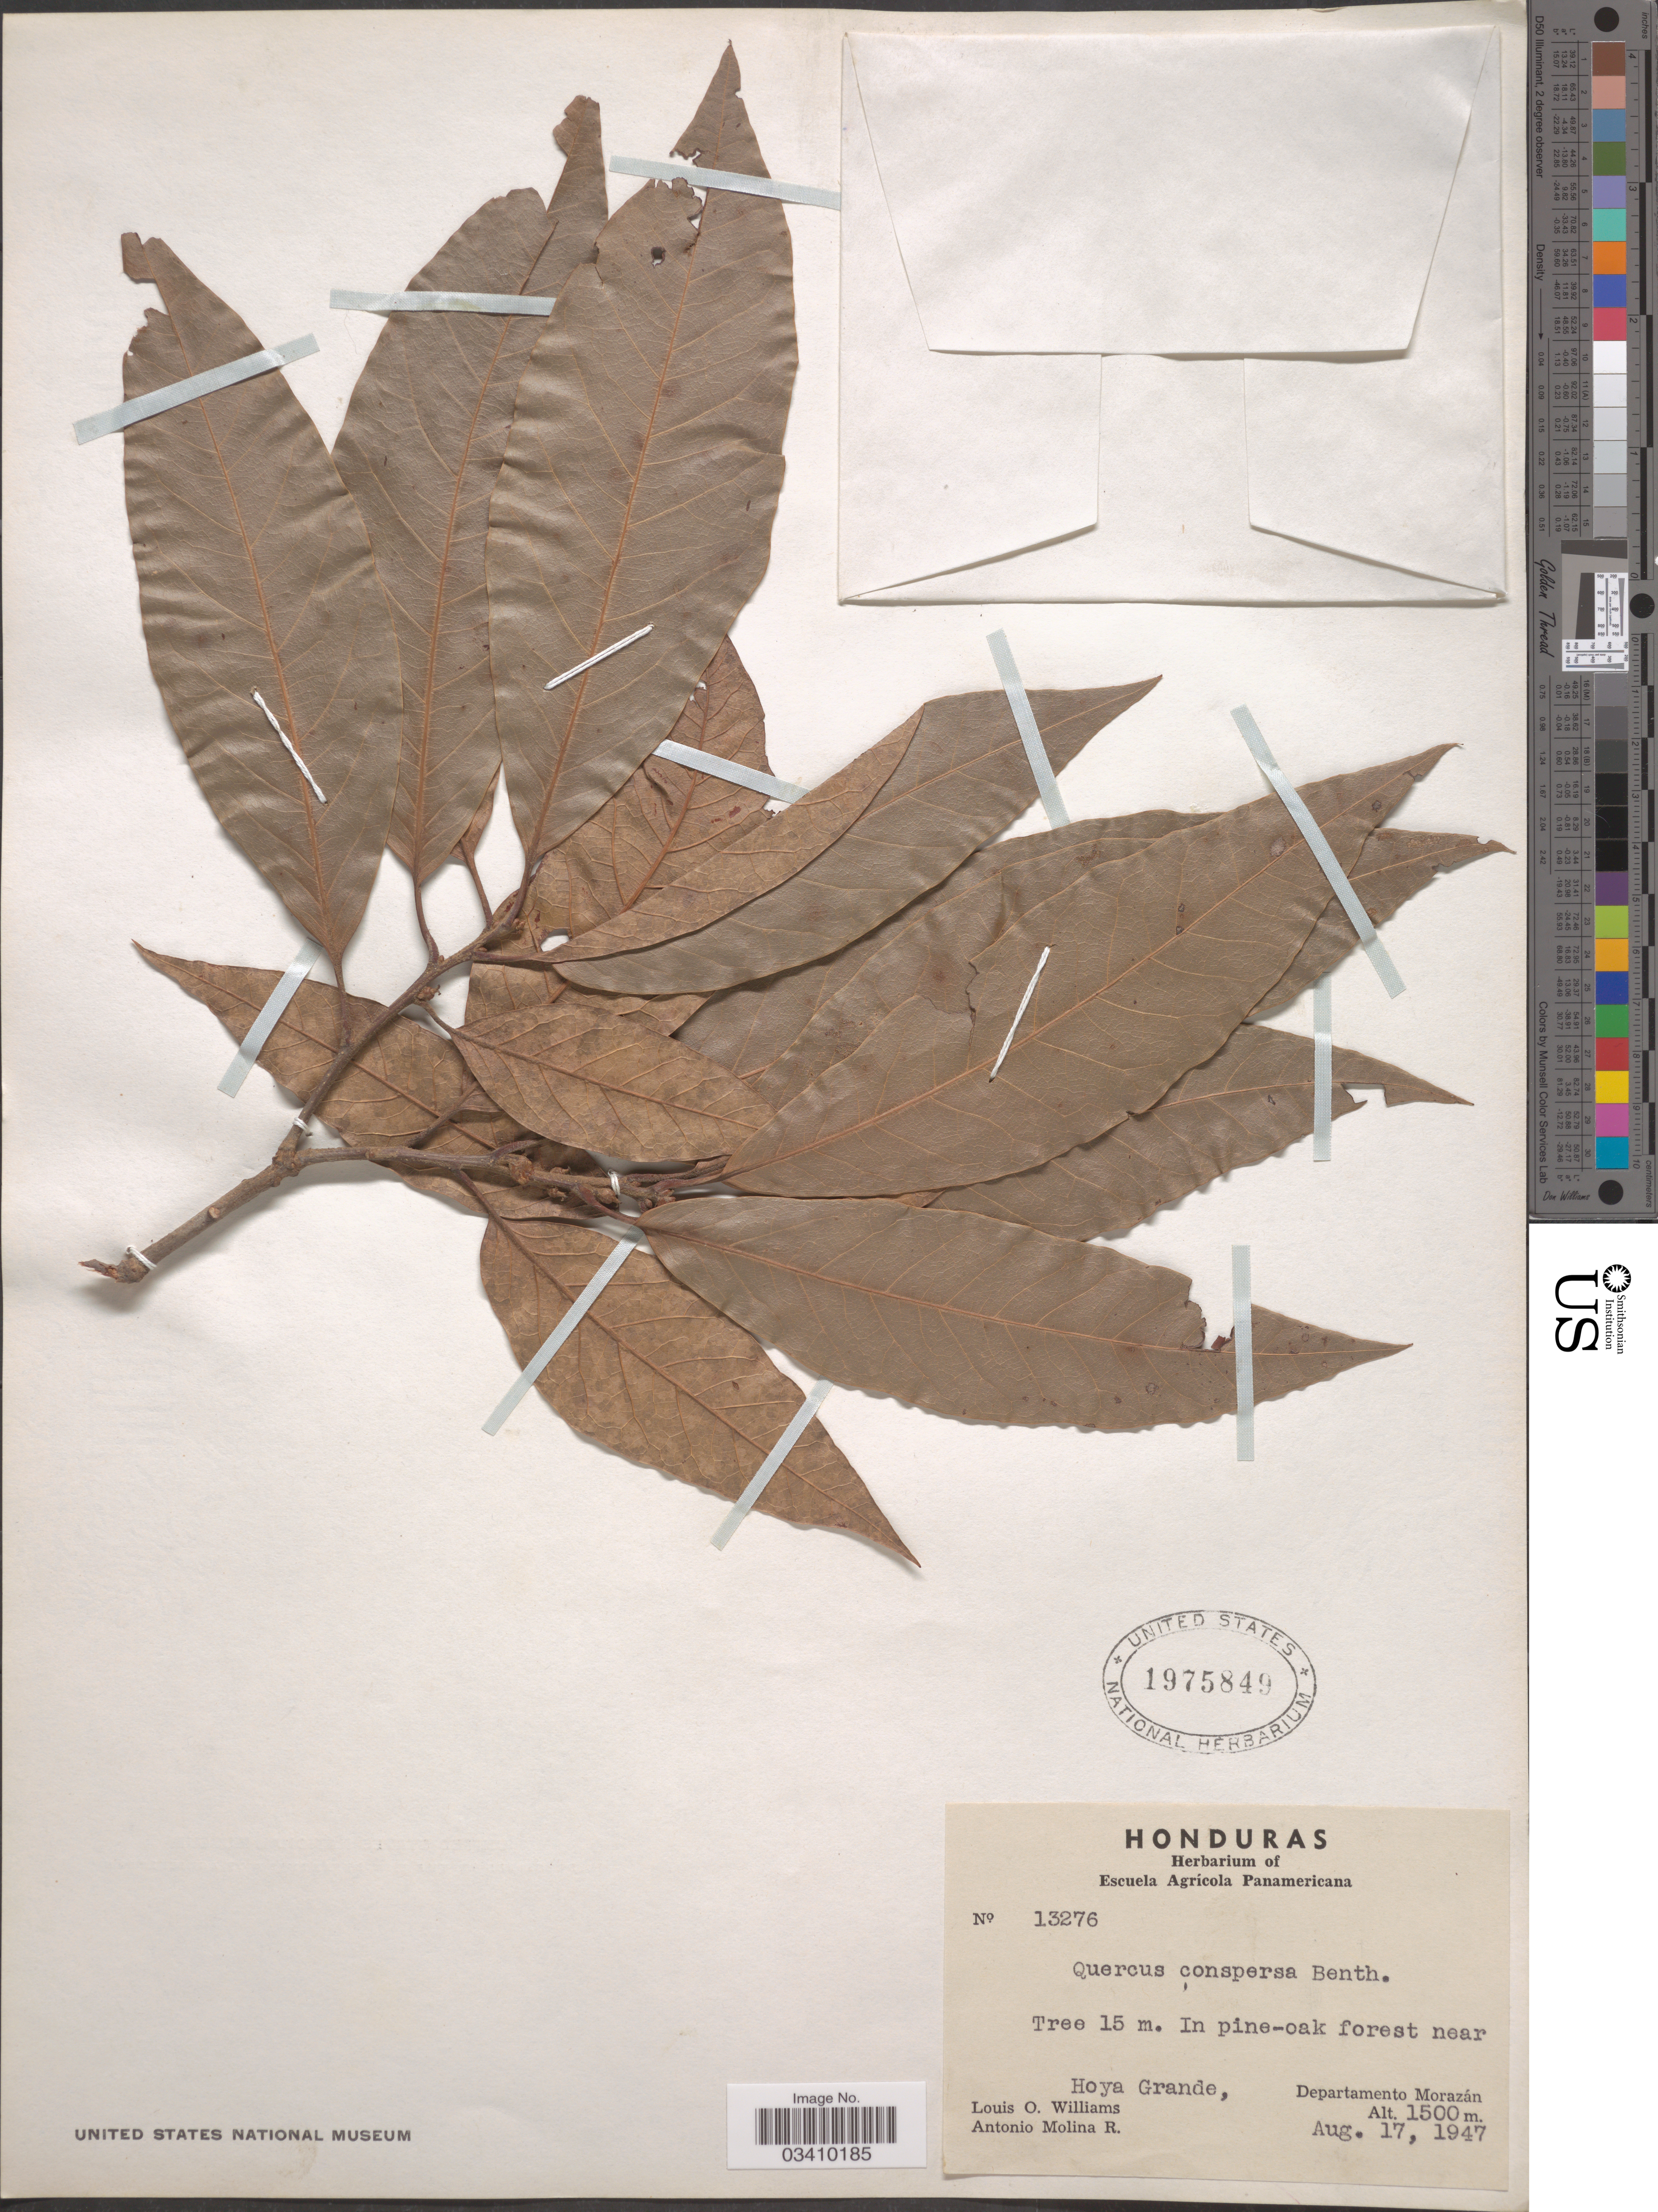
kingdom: Plantae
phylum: Tracheophyta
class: Magnoliopsida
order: Fagales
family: Fagaceae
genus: Quercus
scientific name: Quercus conspersa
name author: Benth.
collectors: L. O. Williams & A. Molina R.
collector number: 13276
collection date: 1947-08-17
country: Honduras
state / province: Fco. Morazán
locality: In pine-oak forest near Hoya Grande, Departamento Morazán.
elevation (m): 1500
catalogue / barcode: US 1975849